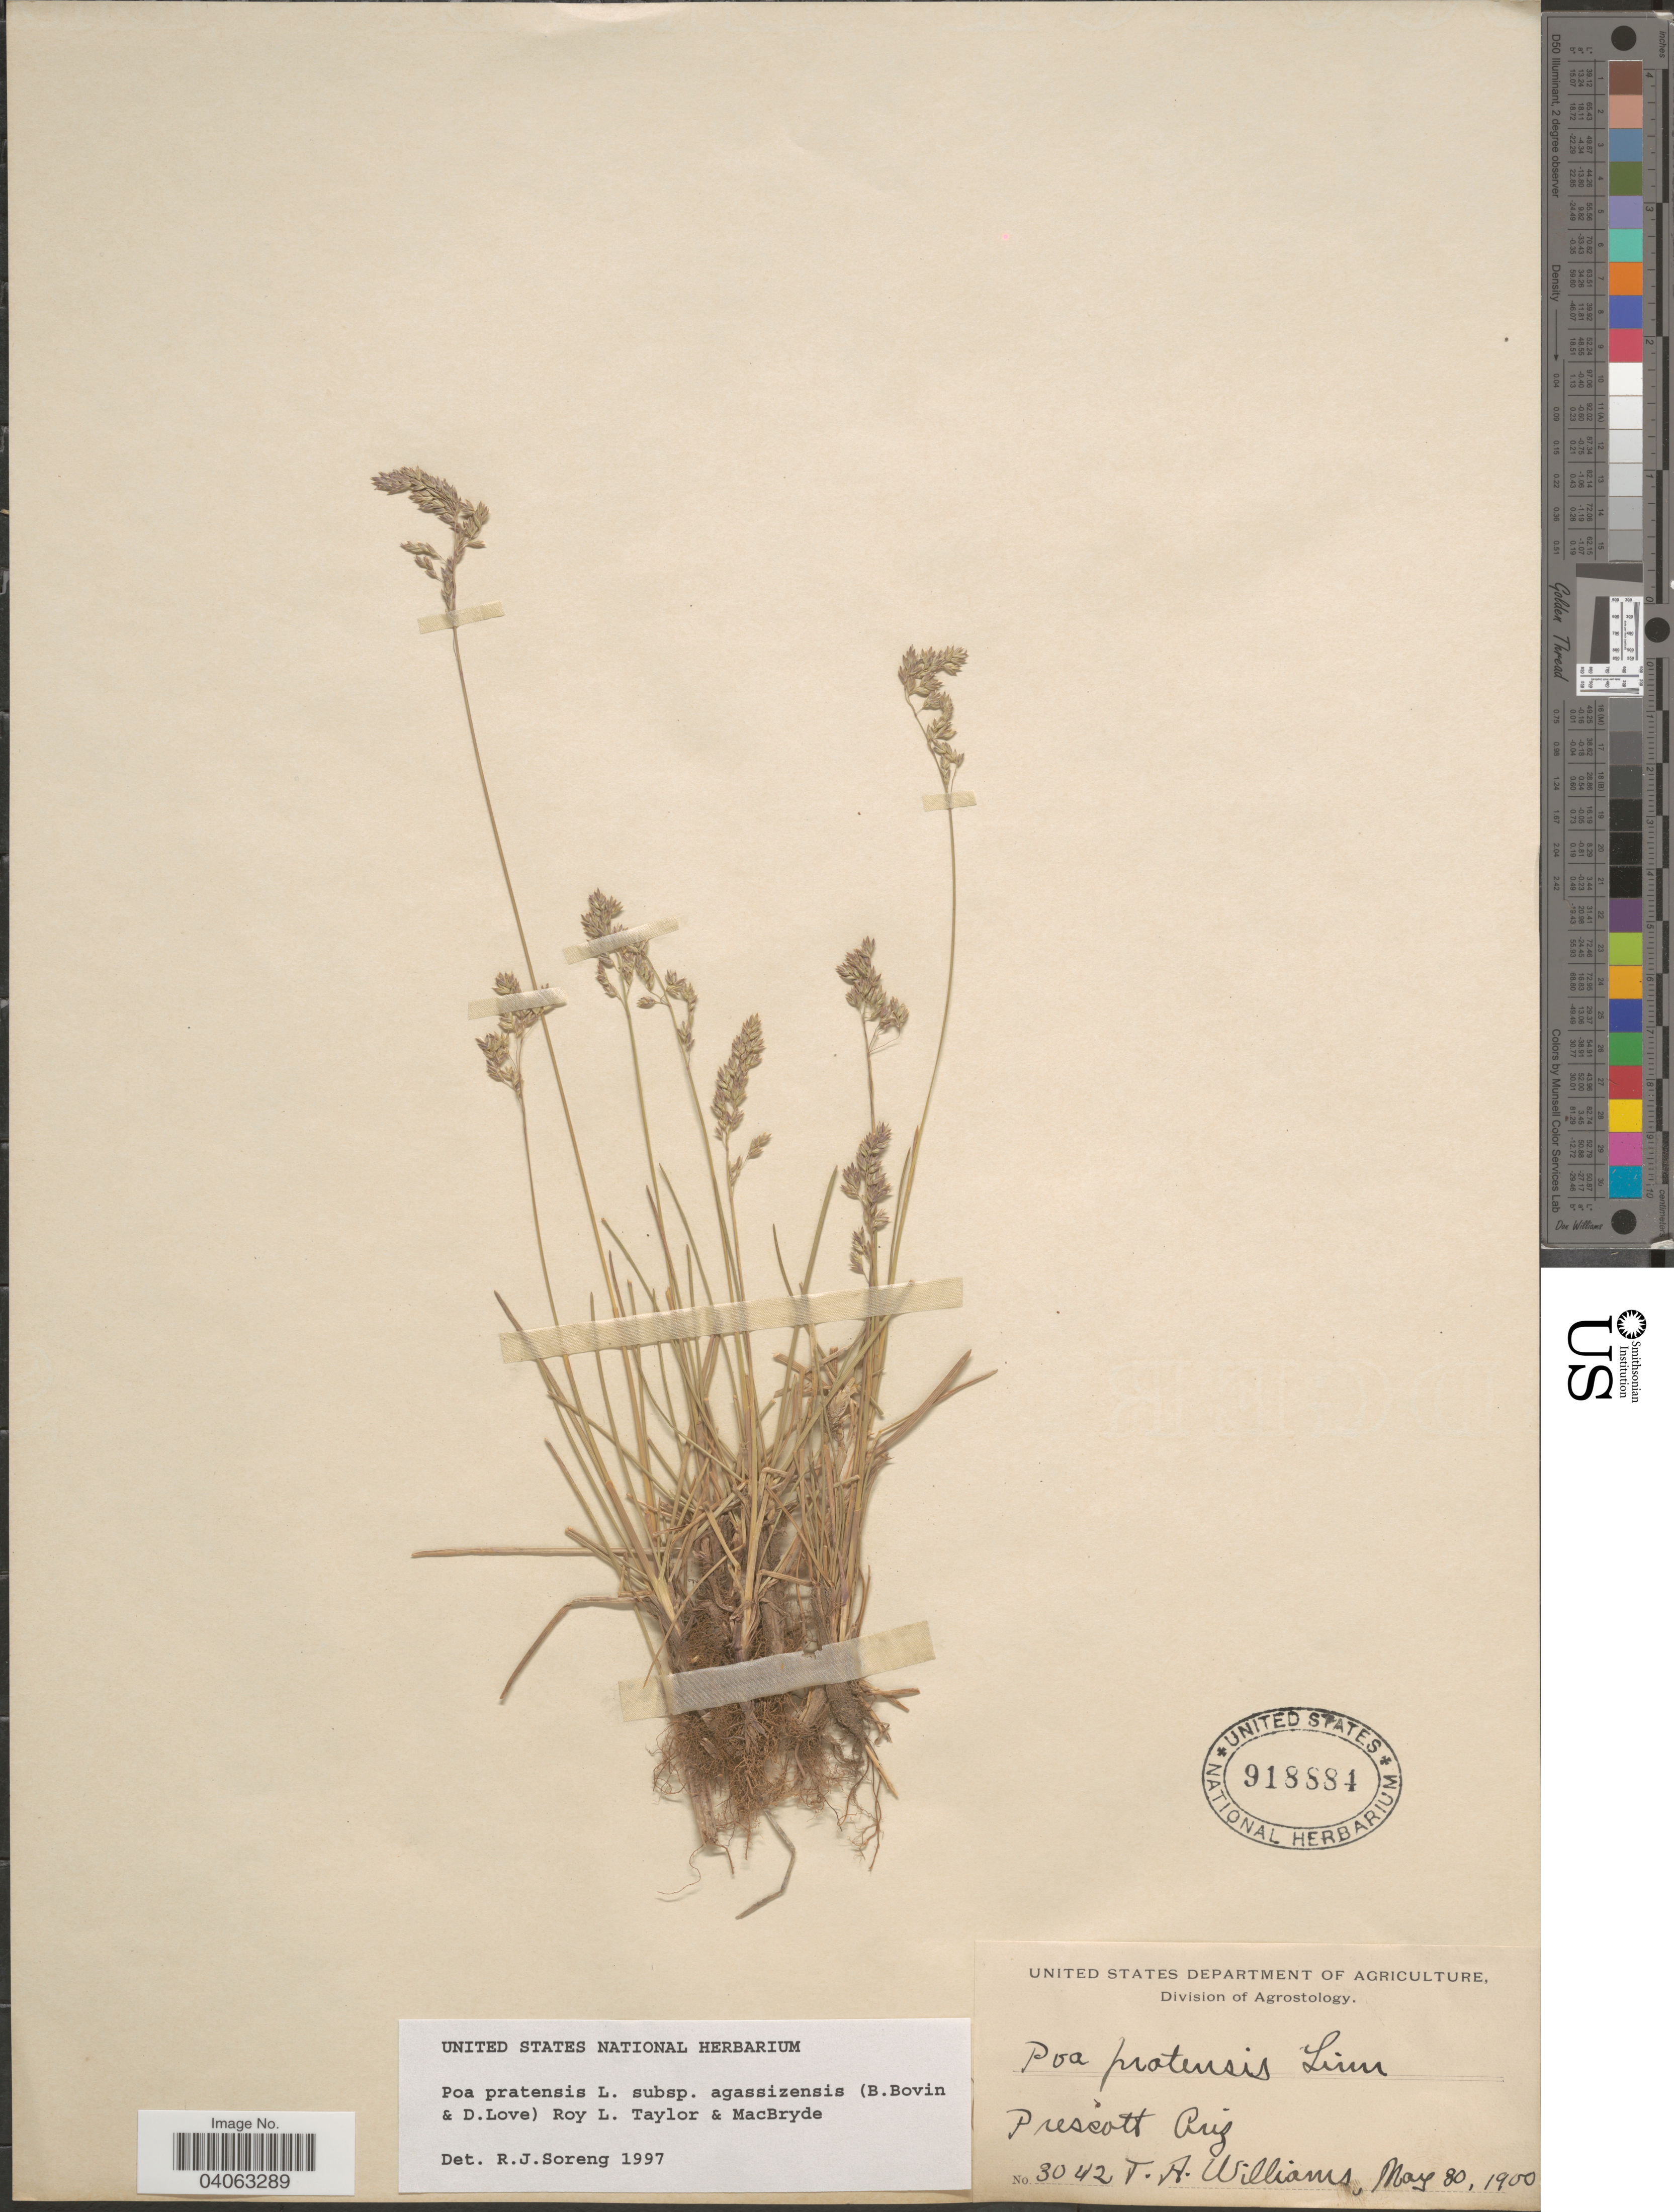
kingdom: Plantae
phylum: Tracheophyta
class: Liliopsida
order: Poales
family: Poaceae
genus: Poa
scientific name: Poa pratensis subsp. agassizensis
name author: (B. Boivin & D. Löve) Roy L. Taylor & MacBryde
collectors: T. Williams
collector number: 3042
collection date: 1900-05-30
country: United States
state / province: Arizona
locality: Prescott.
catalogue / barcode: US 918884